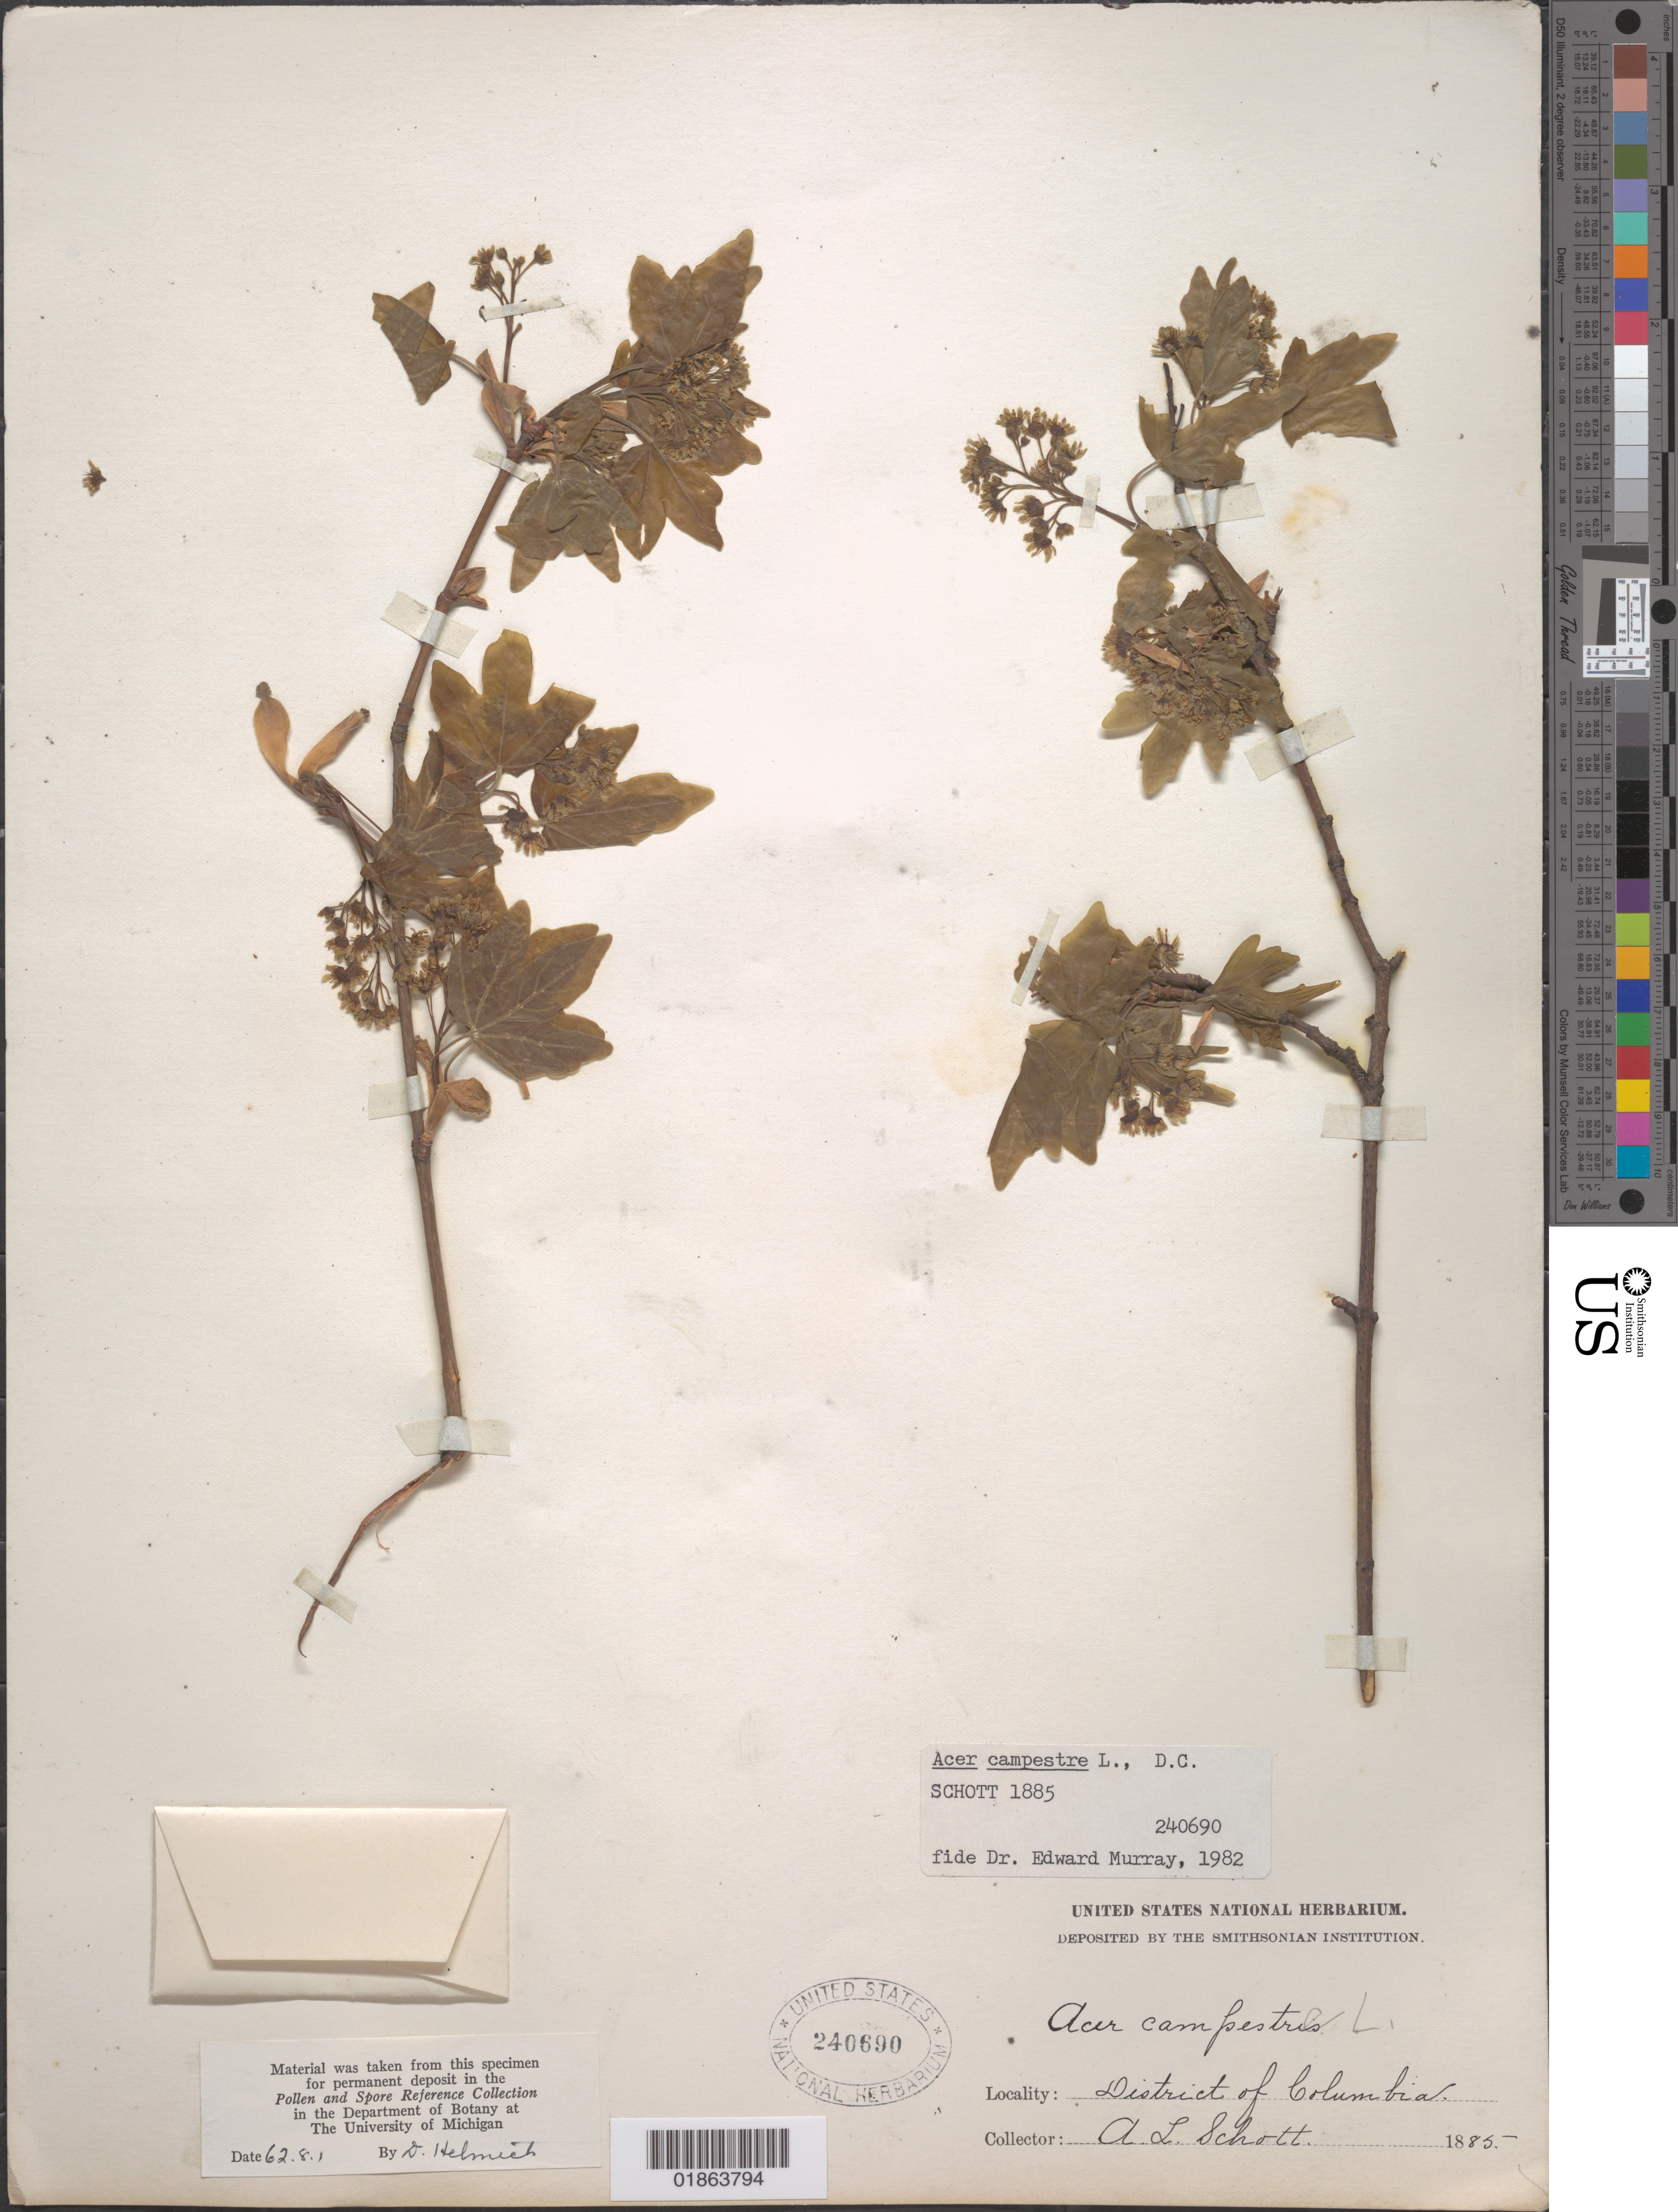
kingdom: Plantae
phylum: Tracheophyta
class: Magnoliopsida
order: Sapindales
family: Sapindaceae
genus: Acer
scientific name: Acer campestre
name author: L.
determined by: Murray, Edward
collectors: A. L. Schott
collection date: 1885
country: United States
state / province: District of Columbia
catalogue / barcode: US 240690